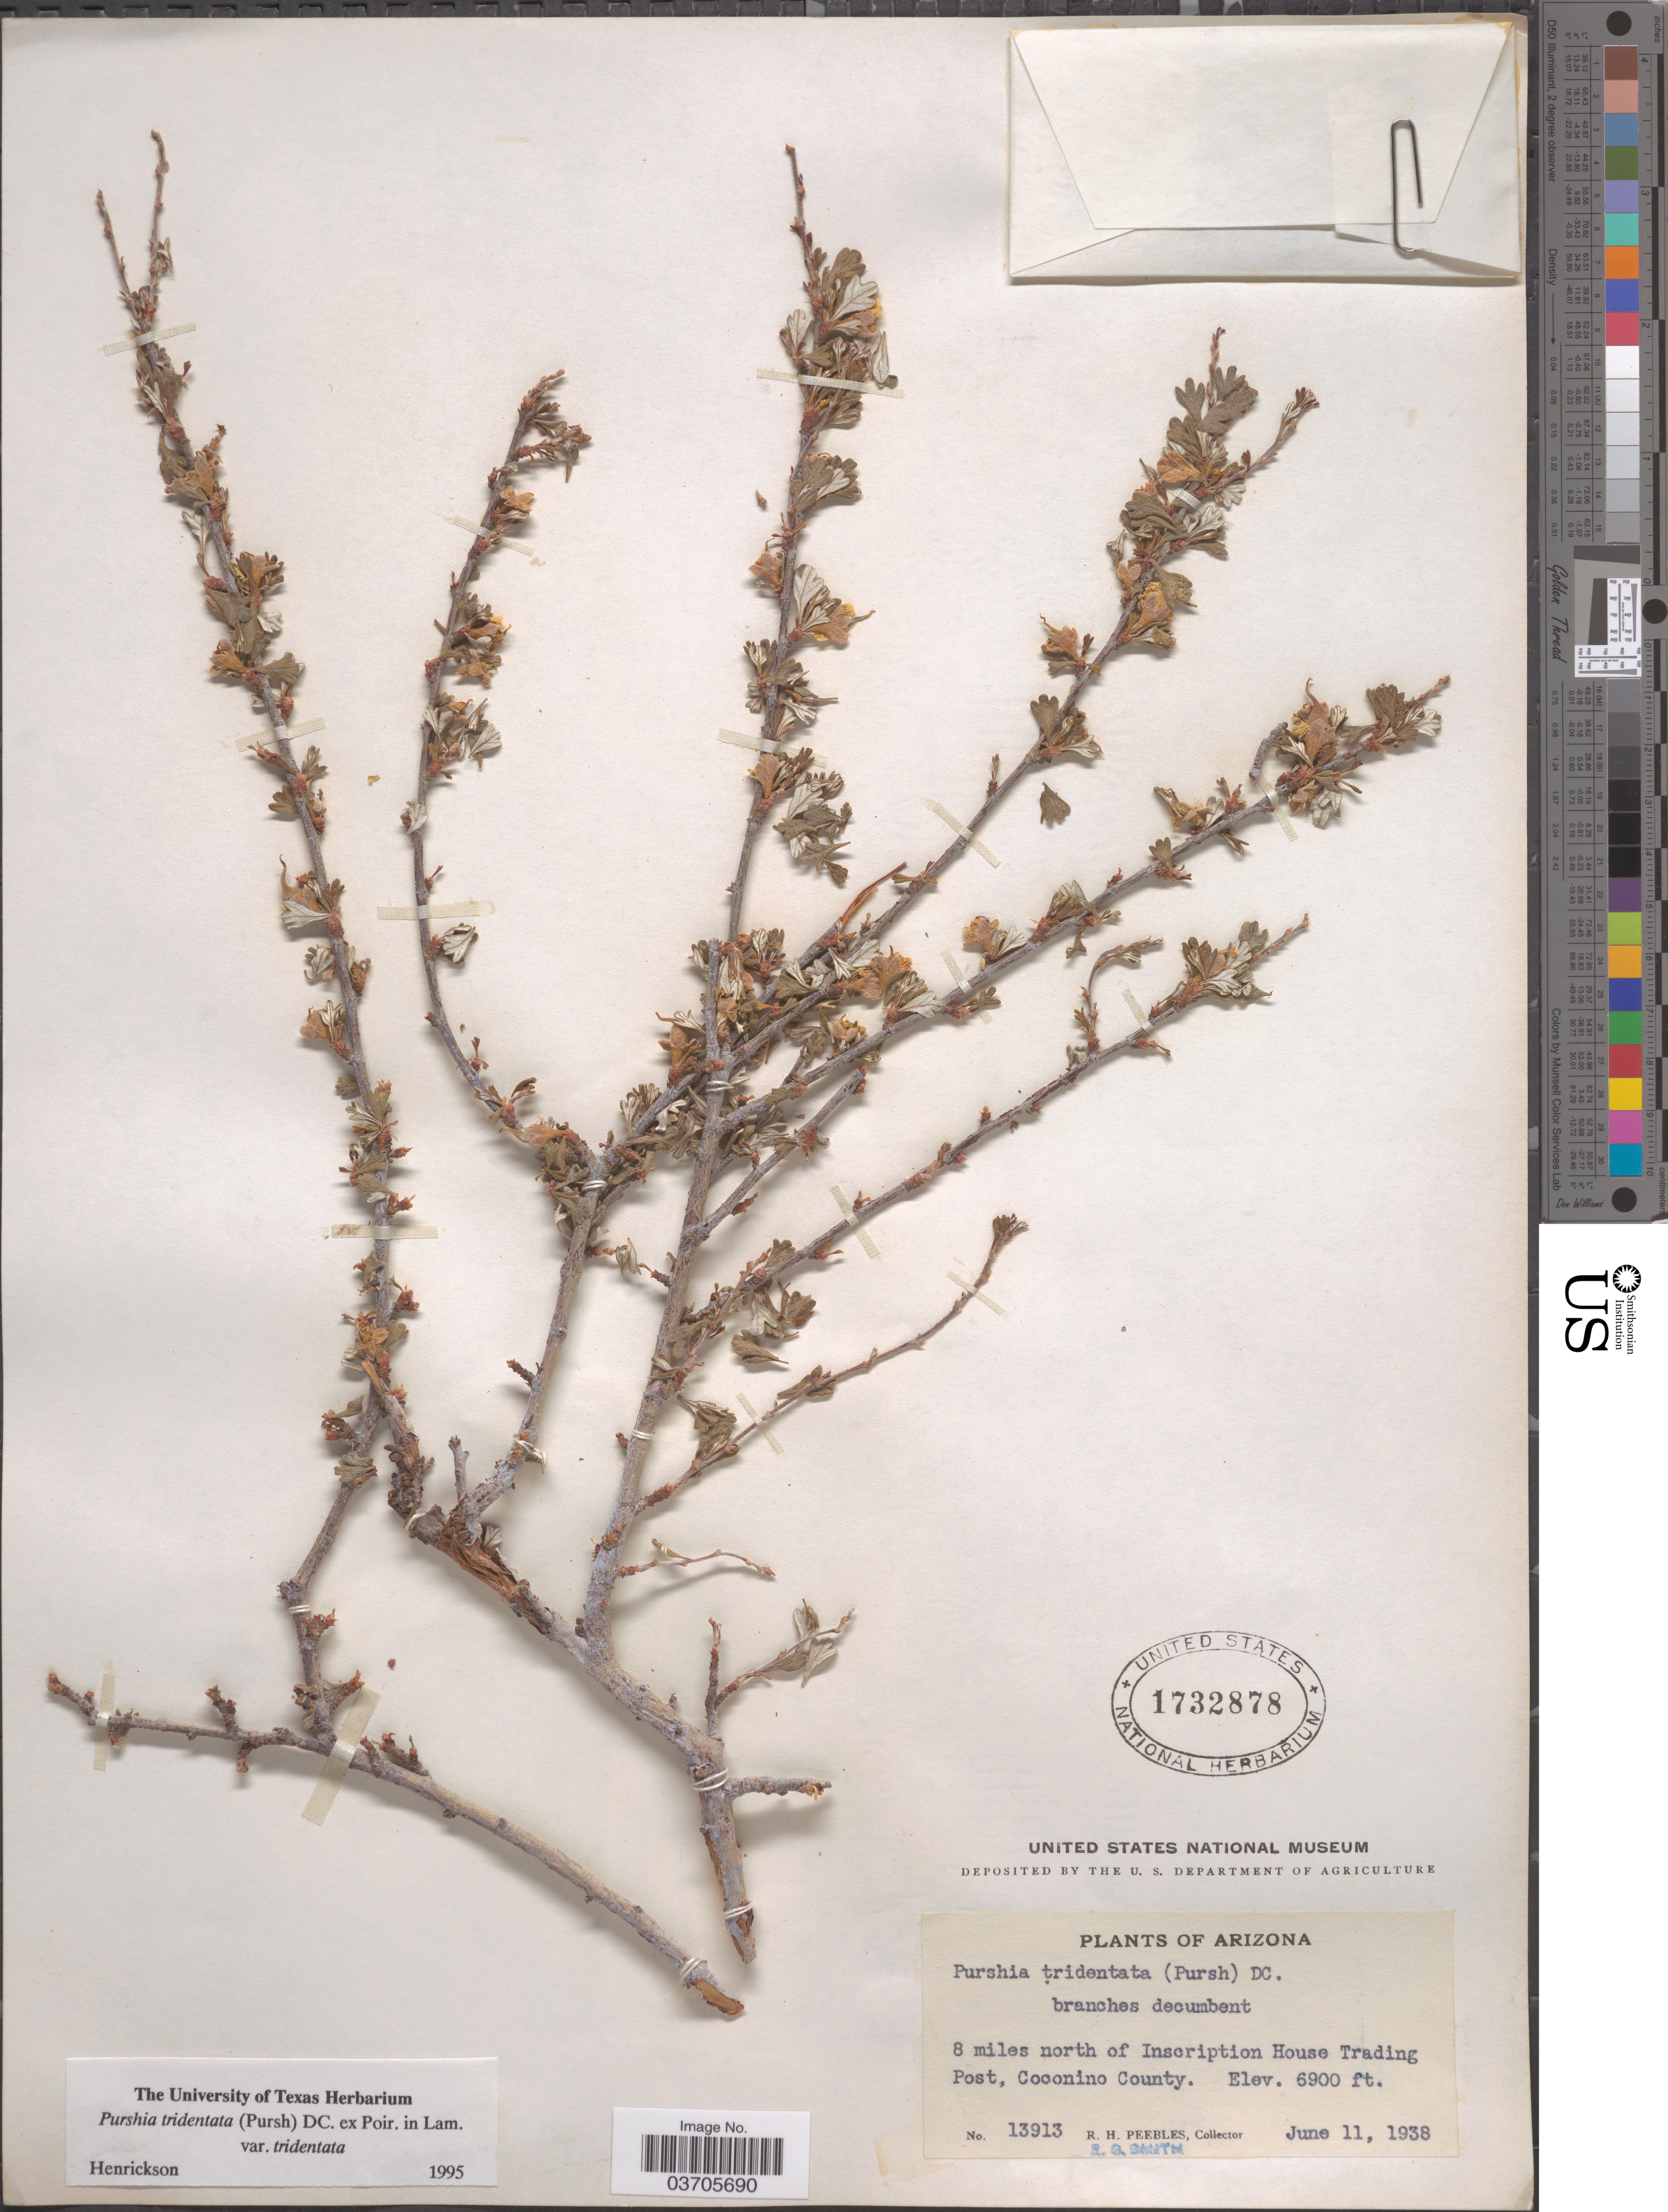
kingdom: Plantae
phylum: Tracheophyta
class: Magnoliopsida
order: Rosales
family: Rosaceae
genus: Purshia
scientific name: Purshia tridentata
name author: (Pursh) DC.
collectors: R. H. Peebles & E. G. Smith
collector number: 13913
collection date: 1938-06-11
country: United States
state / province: Arizona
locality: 8 miles north of Inscription House Trading Post, Coconino County.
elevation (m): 2103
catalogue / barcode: US 1732878